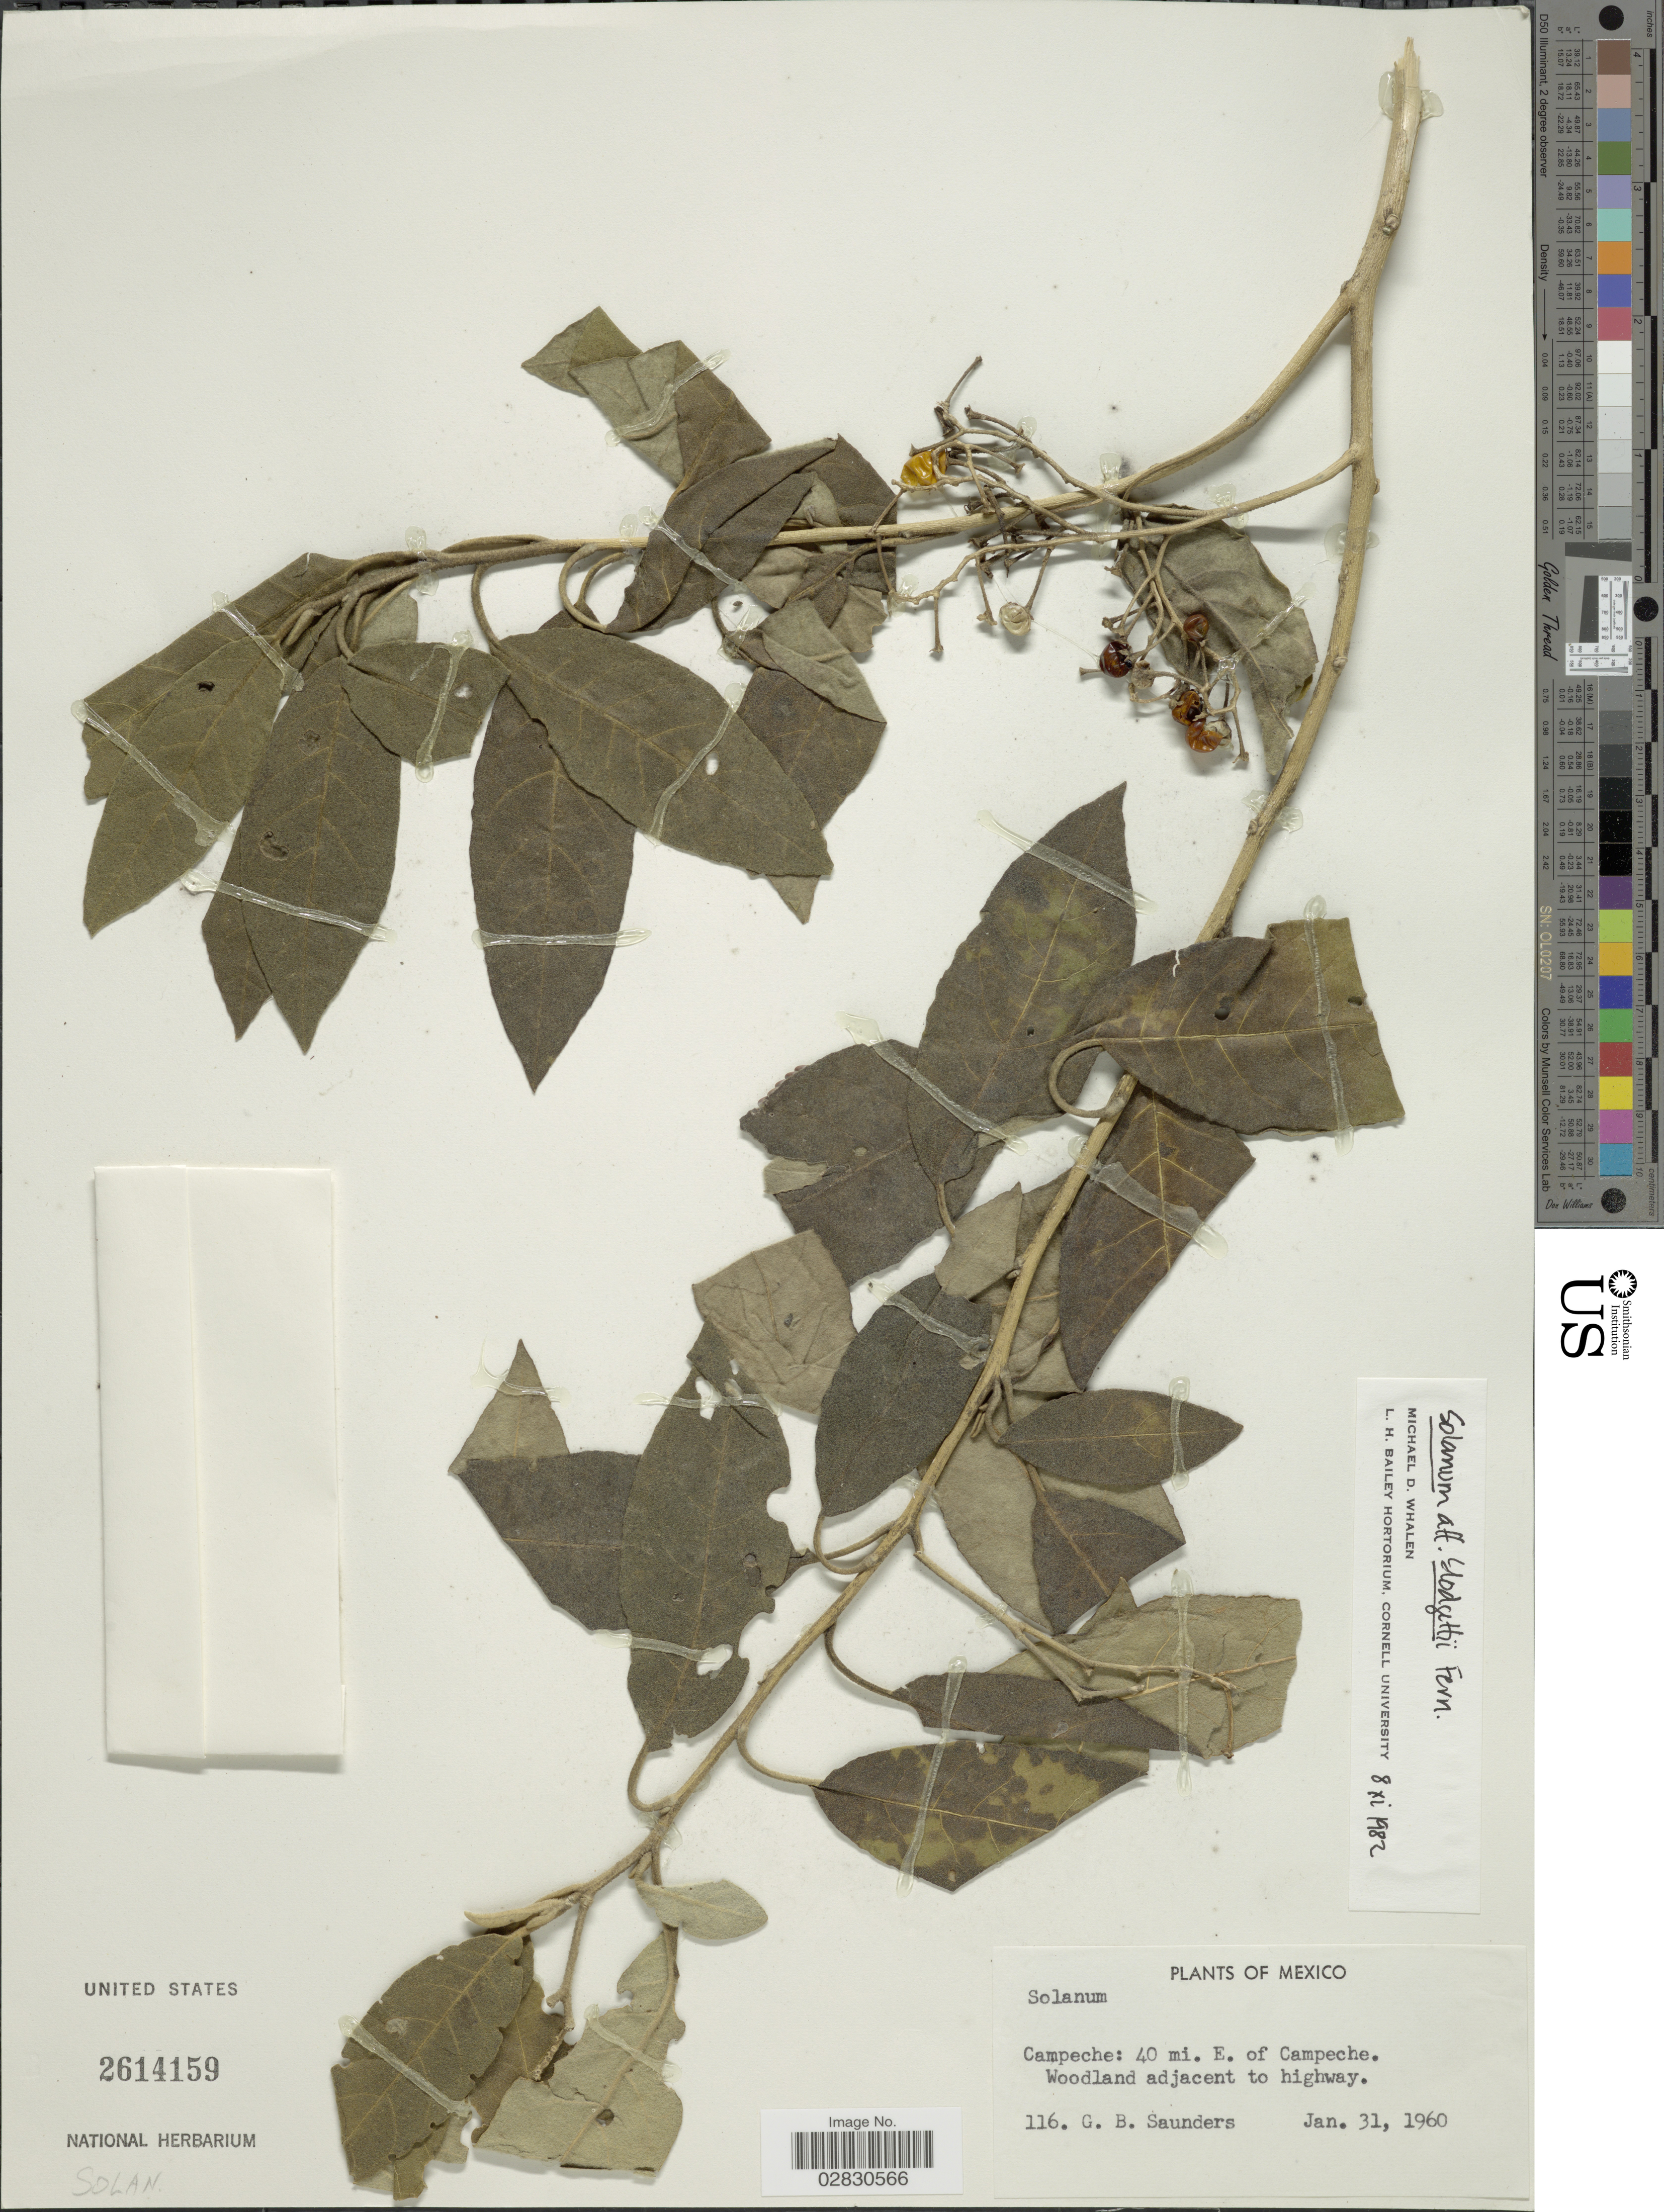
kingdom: Plantae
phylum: Tracheophyta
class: Magnoliopsida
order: Solanales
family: Solanaceae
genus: Solanum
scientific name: Solanum blodgettii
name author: Chapm.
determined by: Whalen, M. D.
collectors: G. B. Saunders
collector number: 116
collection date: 1960-01-31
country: Mexico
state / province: Campeche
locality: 40 mi. E. of Campeche.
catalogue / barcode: US 2614159